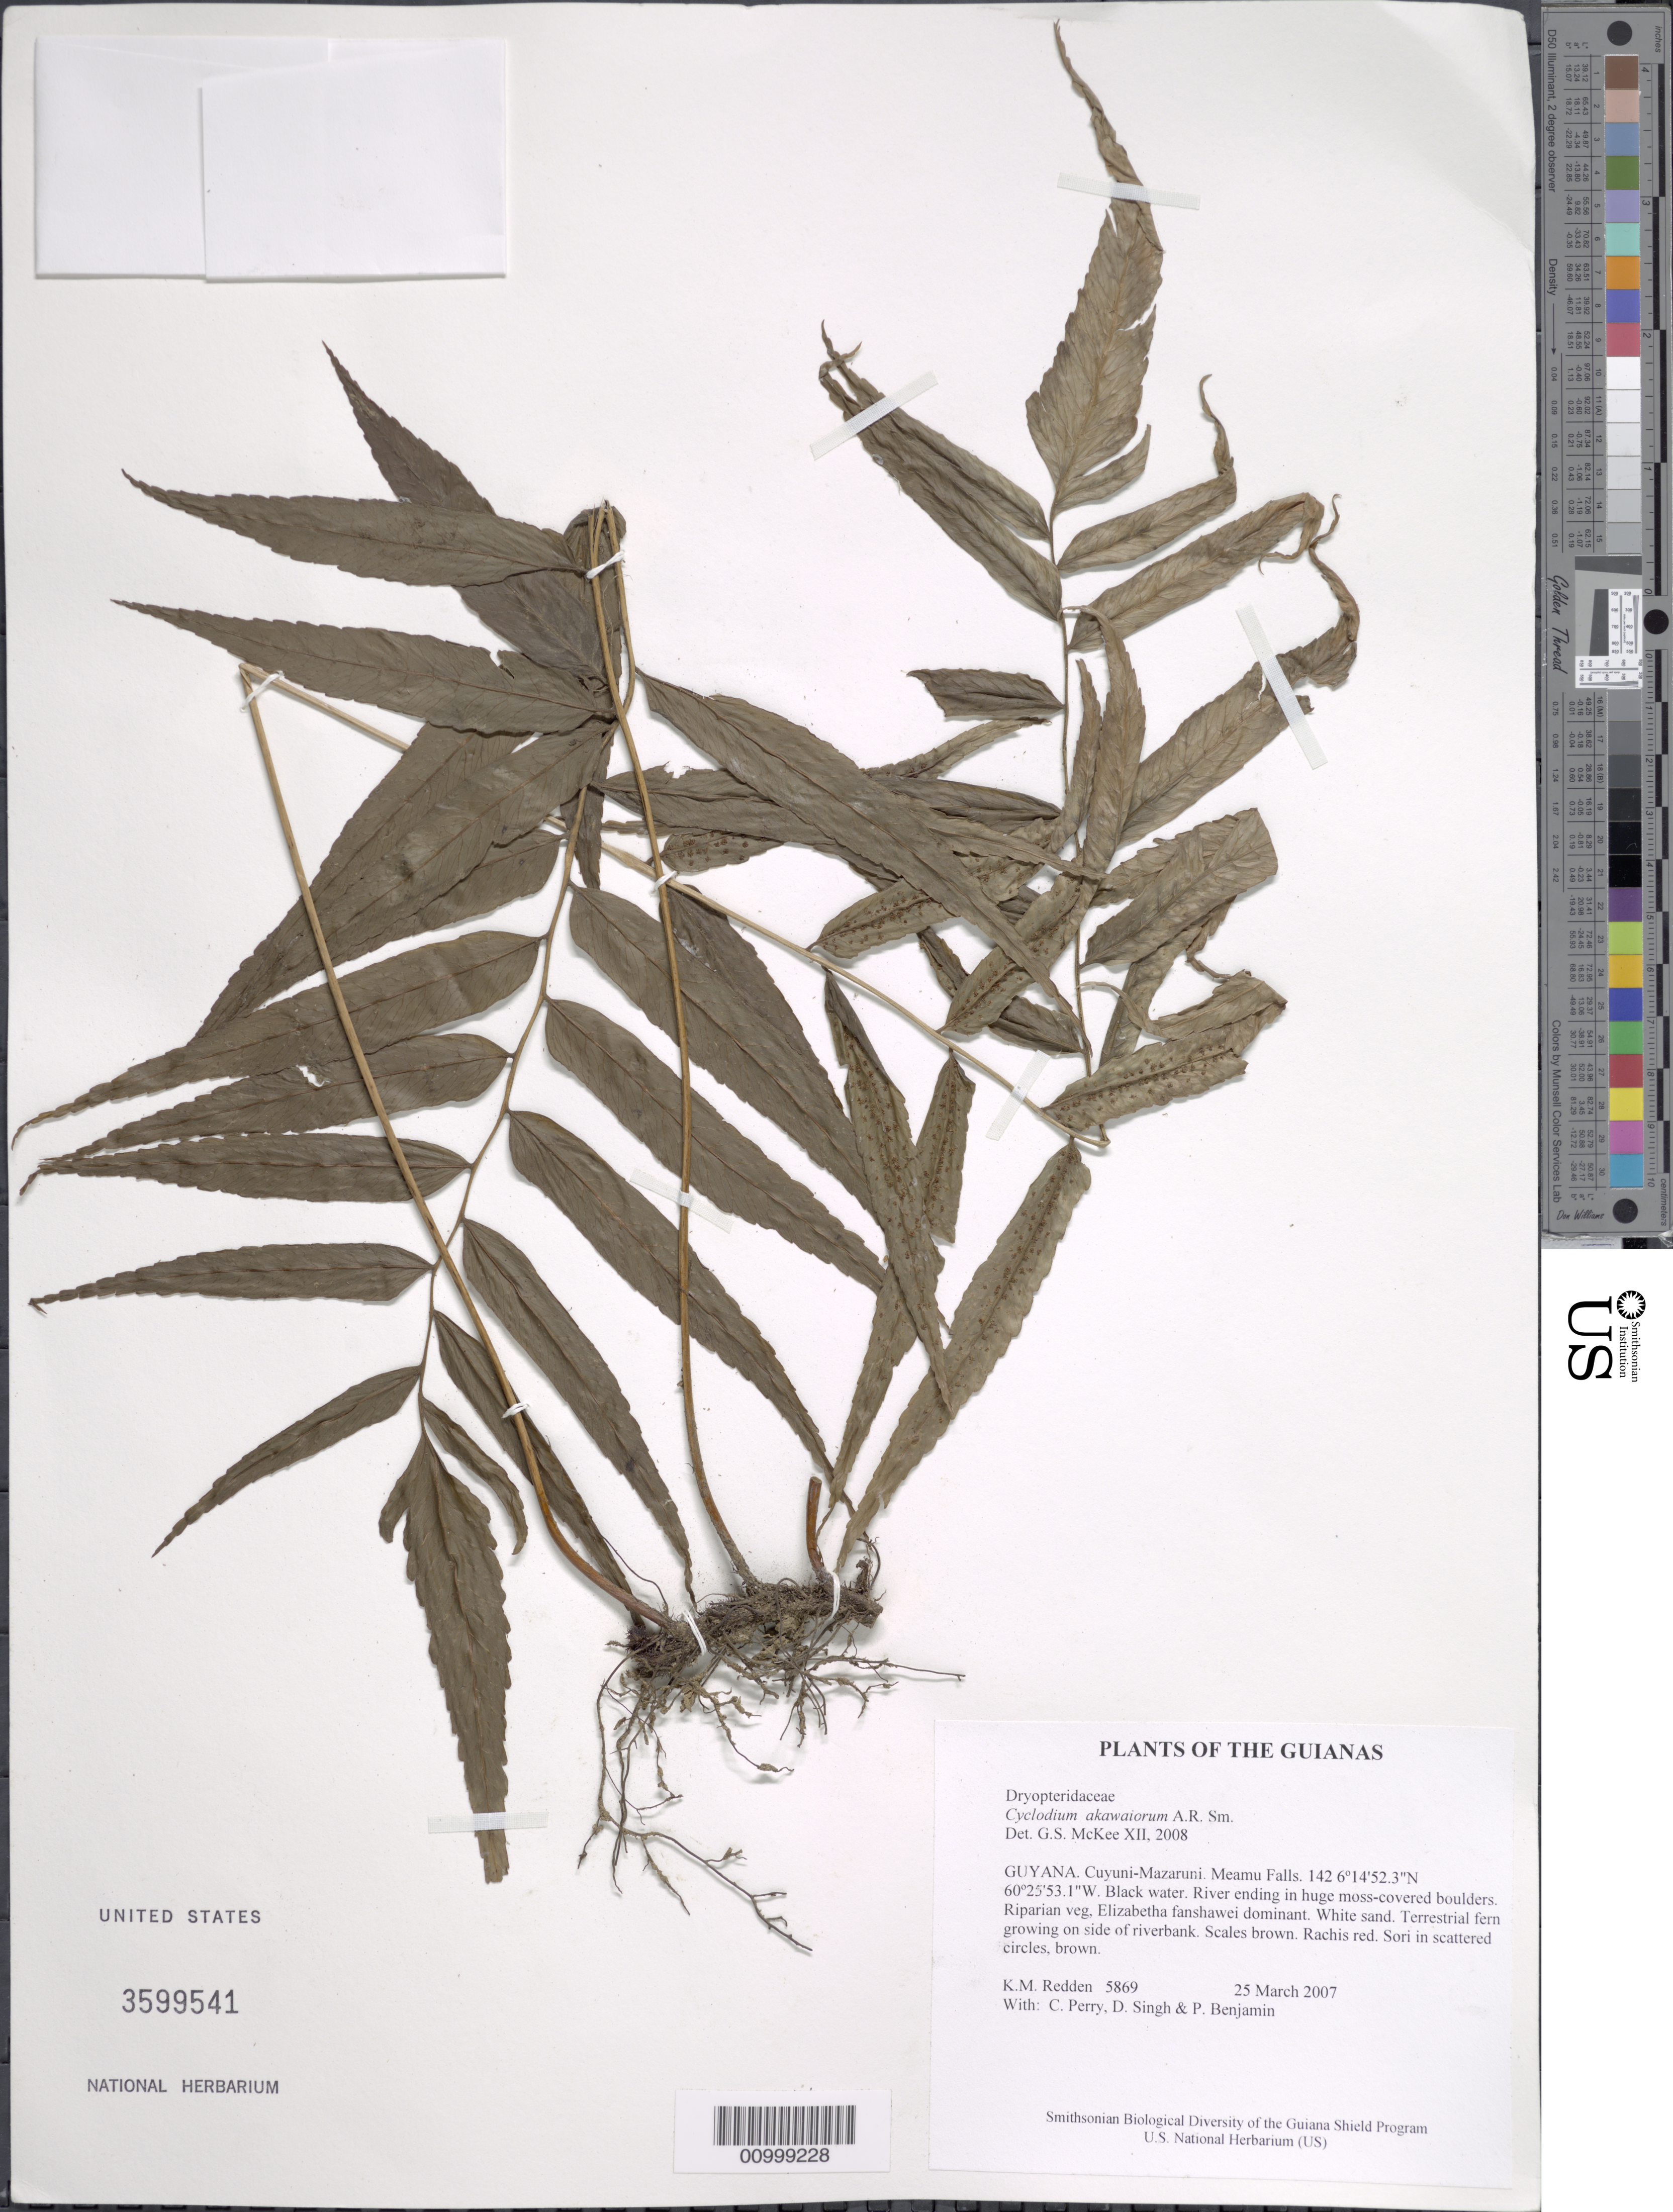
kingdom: Plantae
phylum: Tracheophyta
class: Polypodiopsida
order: Polypodiales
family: Dryopteridaceae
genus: Cyclodium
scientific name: Cyclodium akawaiorum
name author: A.R. Sm.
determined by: McKee, G. S., (US), NMNH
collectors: K. M. Redden, C. Perry, D. Singh & P. Benjamin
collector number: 5869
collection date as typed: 25 March 2007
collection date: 2007-03-25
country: Guyana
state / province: Cuyuni-Mazaruni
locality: Meamu Falls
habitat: Black water. River ending in huge moss-covered boulders. Riparian veg, Elizabetha fanshawei dominant. White sand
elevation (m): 142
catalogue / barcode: US 3599541